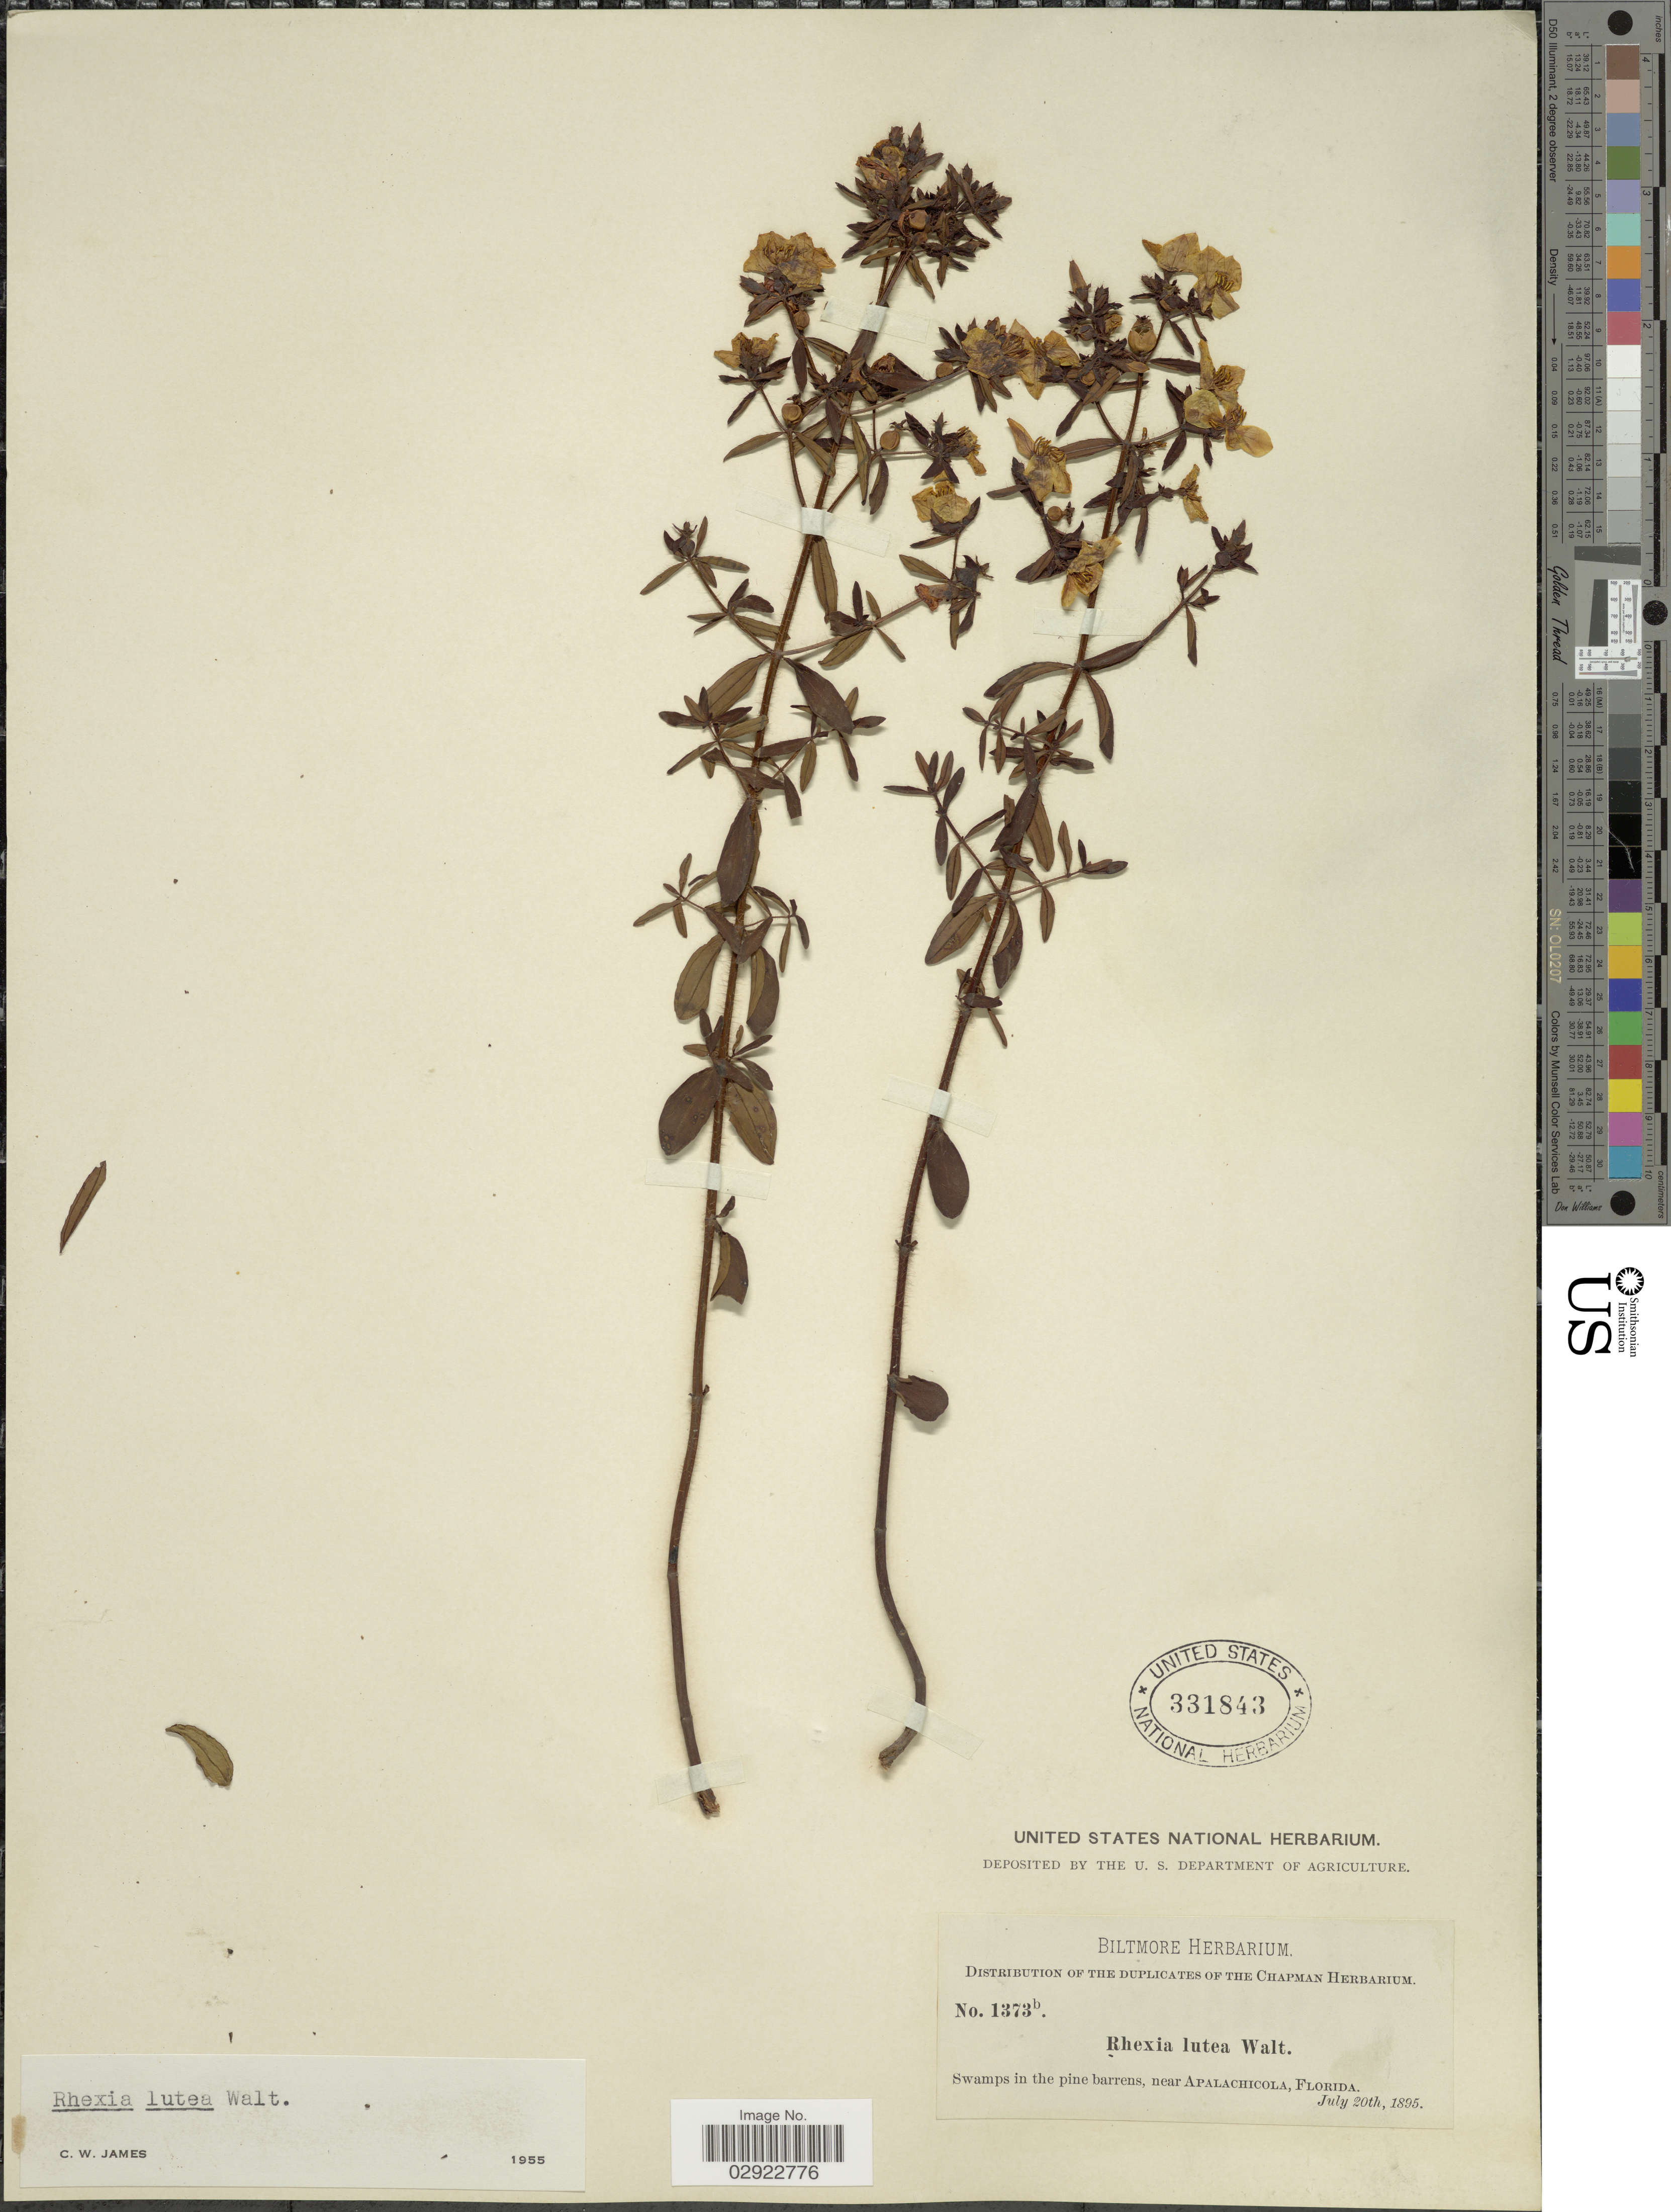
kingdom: Plantae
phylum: Tracheophyta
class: Magnoliopsida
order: Myrtales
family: Melastomataceae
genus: Rhexia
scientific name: Rhexia lutea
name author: Walter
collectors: ex herb. Biltmore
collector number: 1373b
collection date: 1895-07-20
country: United States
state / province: Florida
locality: Near Apalachicola.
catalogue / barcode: US 331843